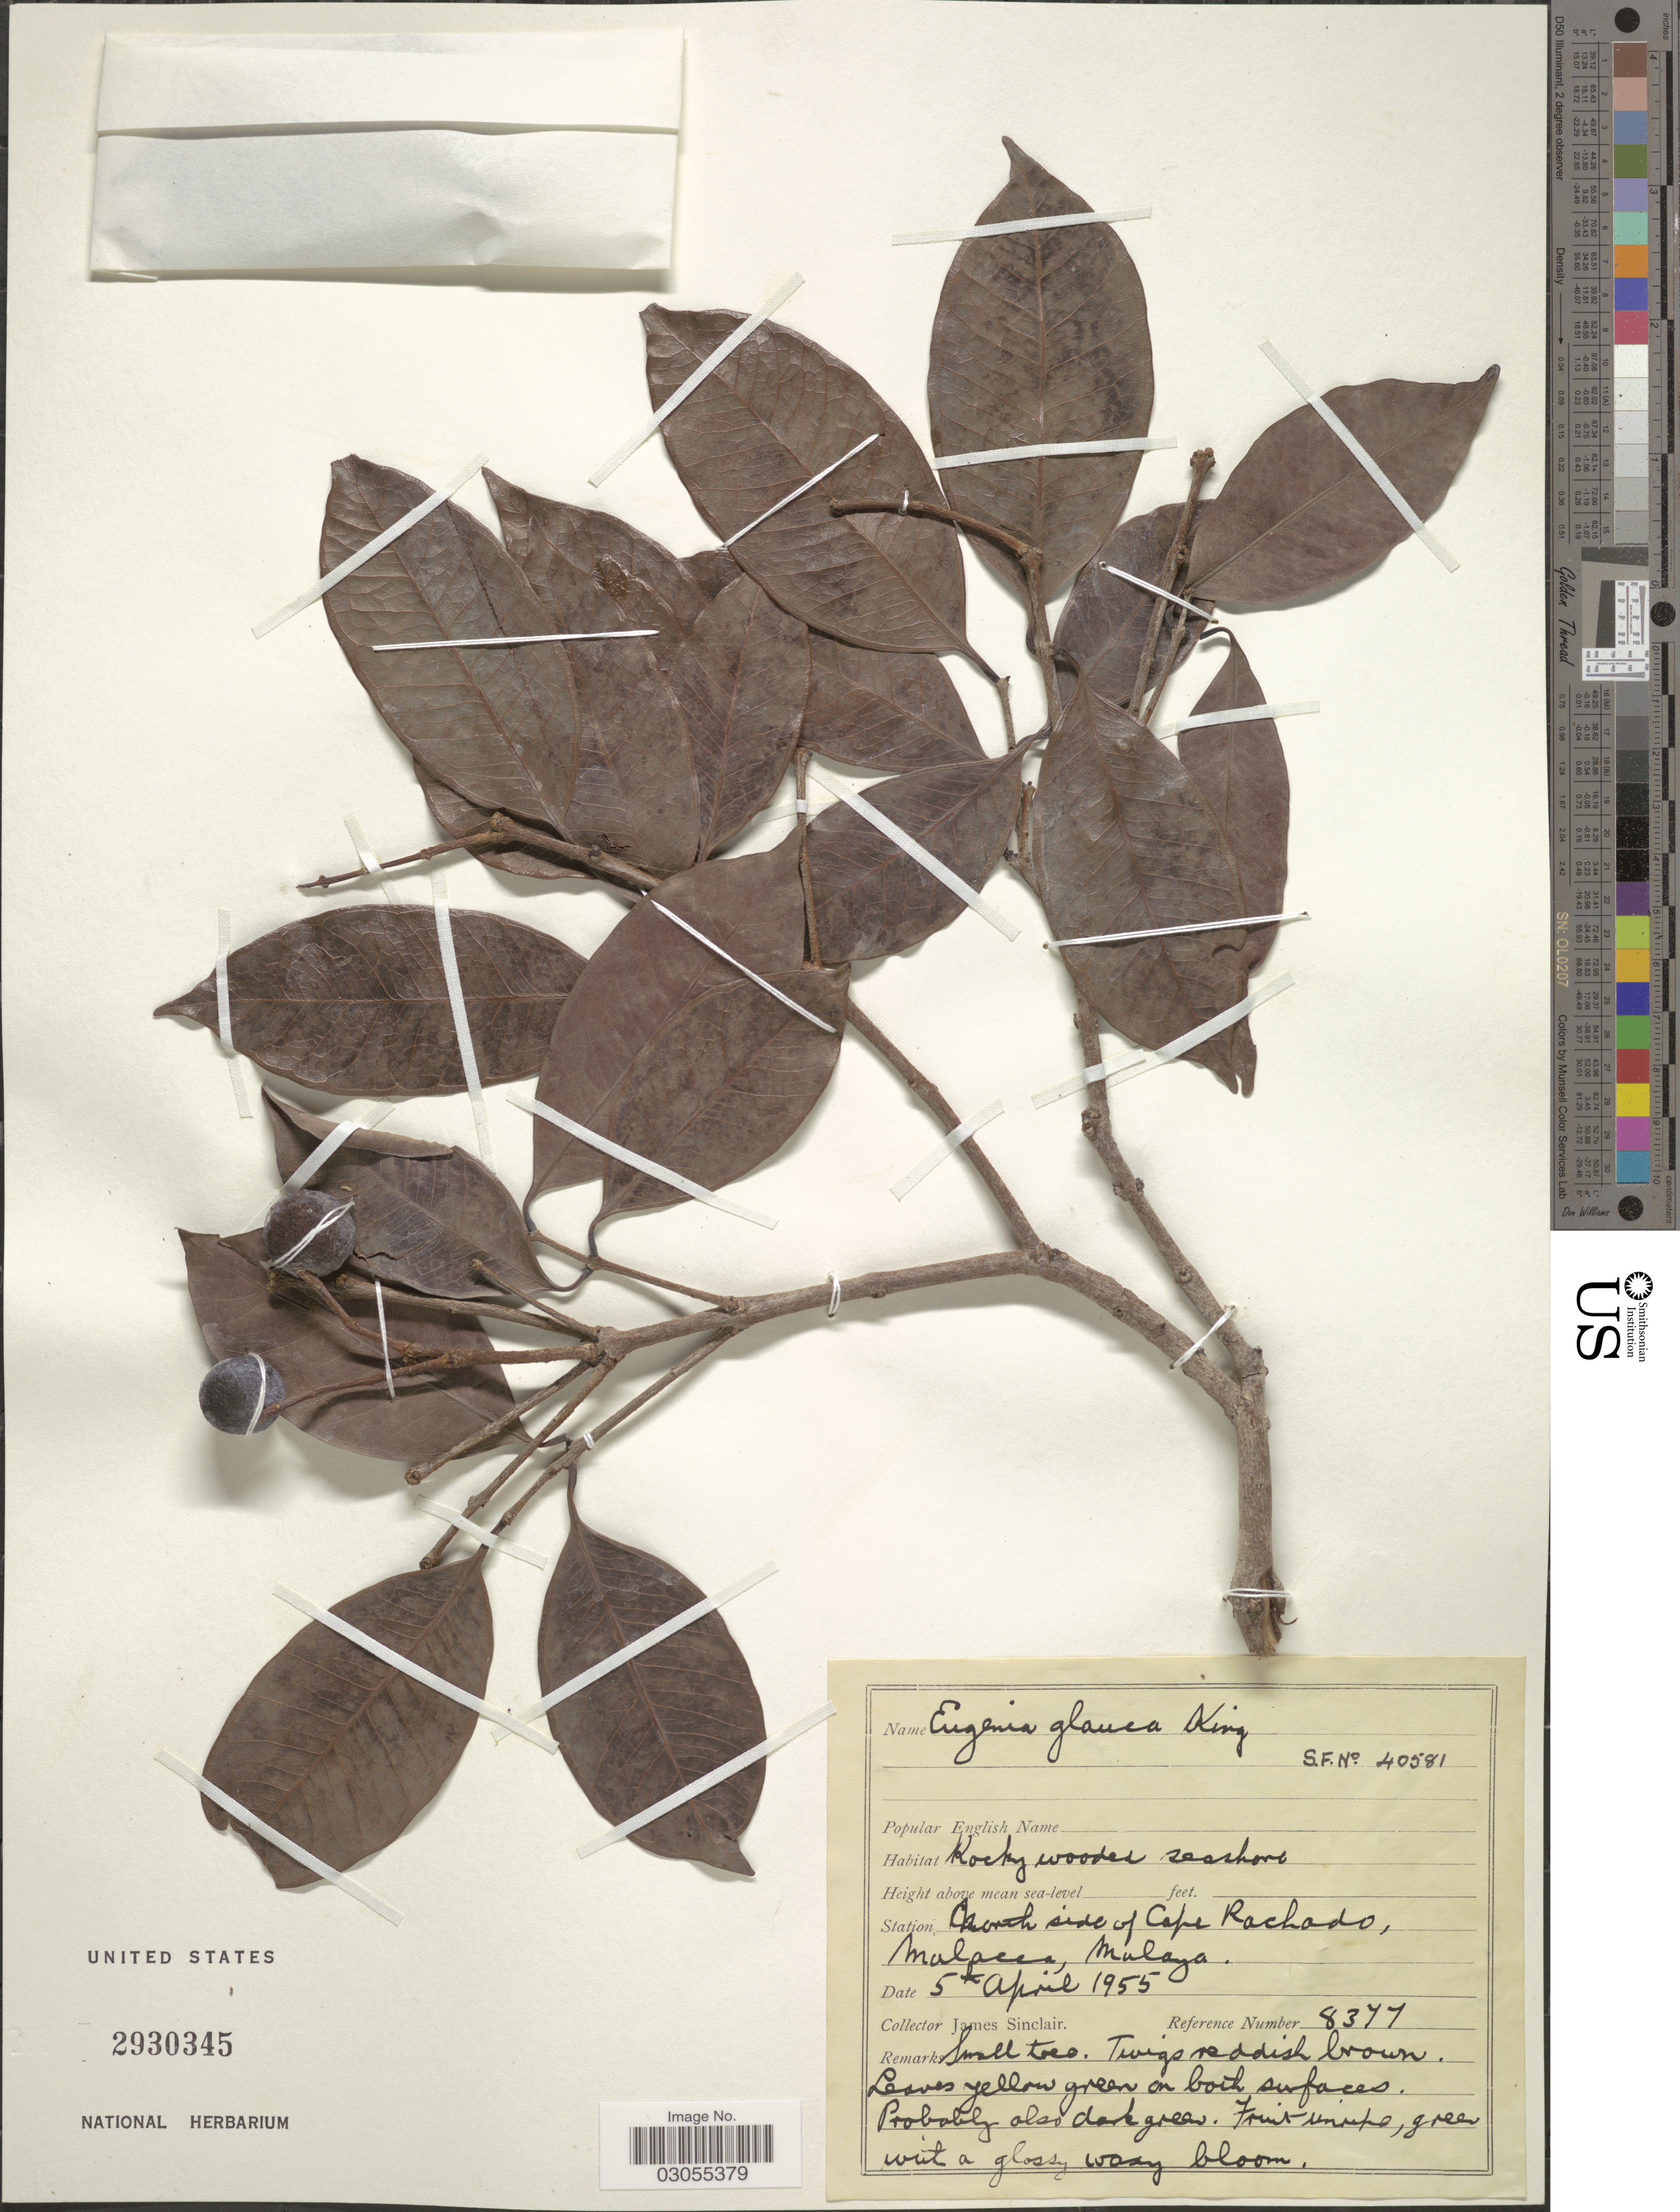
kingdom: Plantae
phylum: Tracheophyta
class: Magnoliopsida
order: Myrtales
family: Myrtaceae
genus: Syzygium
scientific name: Syzygium glaucum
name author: (King) Chantar. & J.Parn.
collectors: J. Sinclair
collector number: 8377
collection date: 1955-04-05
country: Malaysia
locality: North side of Cape Rachado, Malaya.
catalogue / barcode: US 2930345